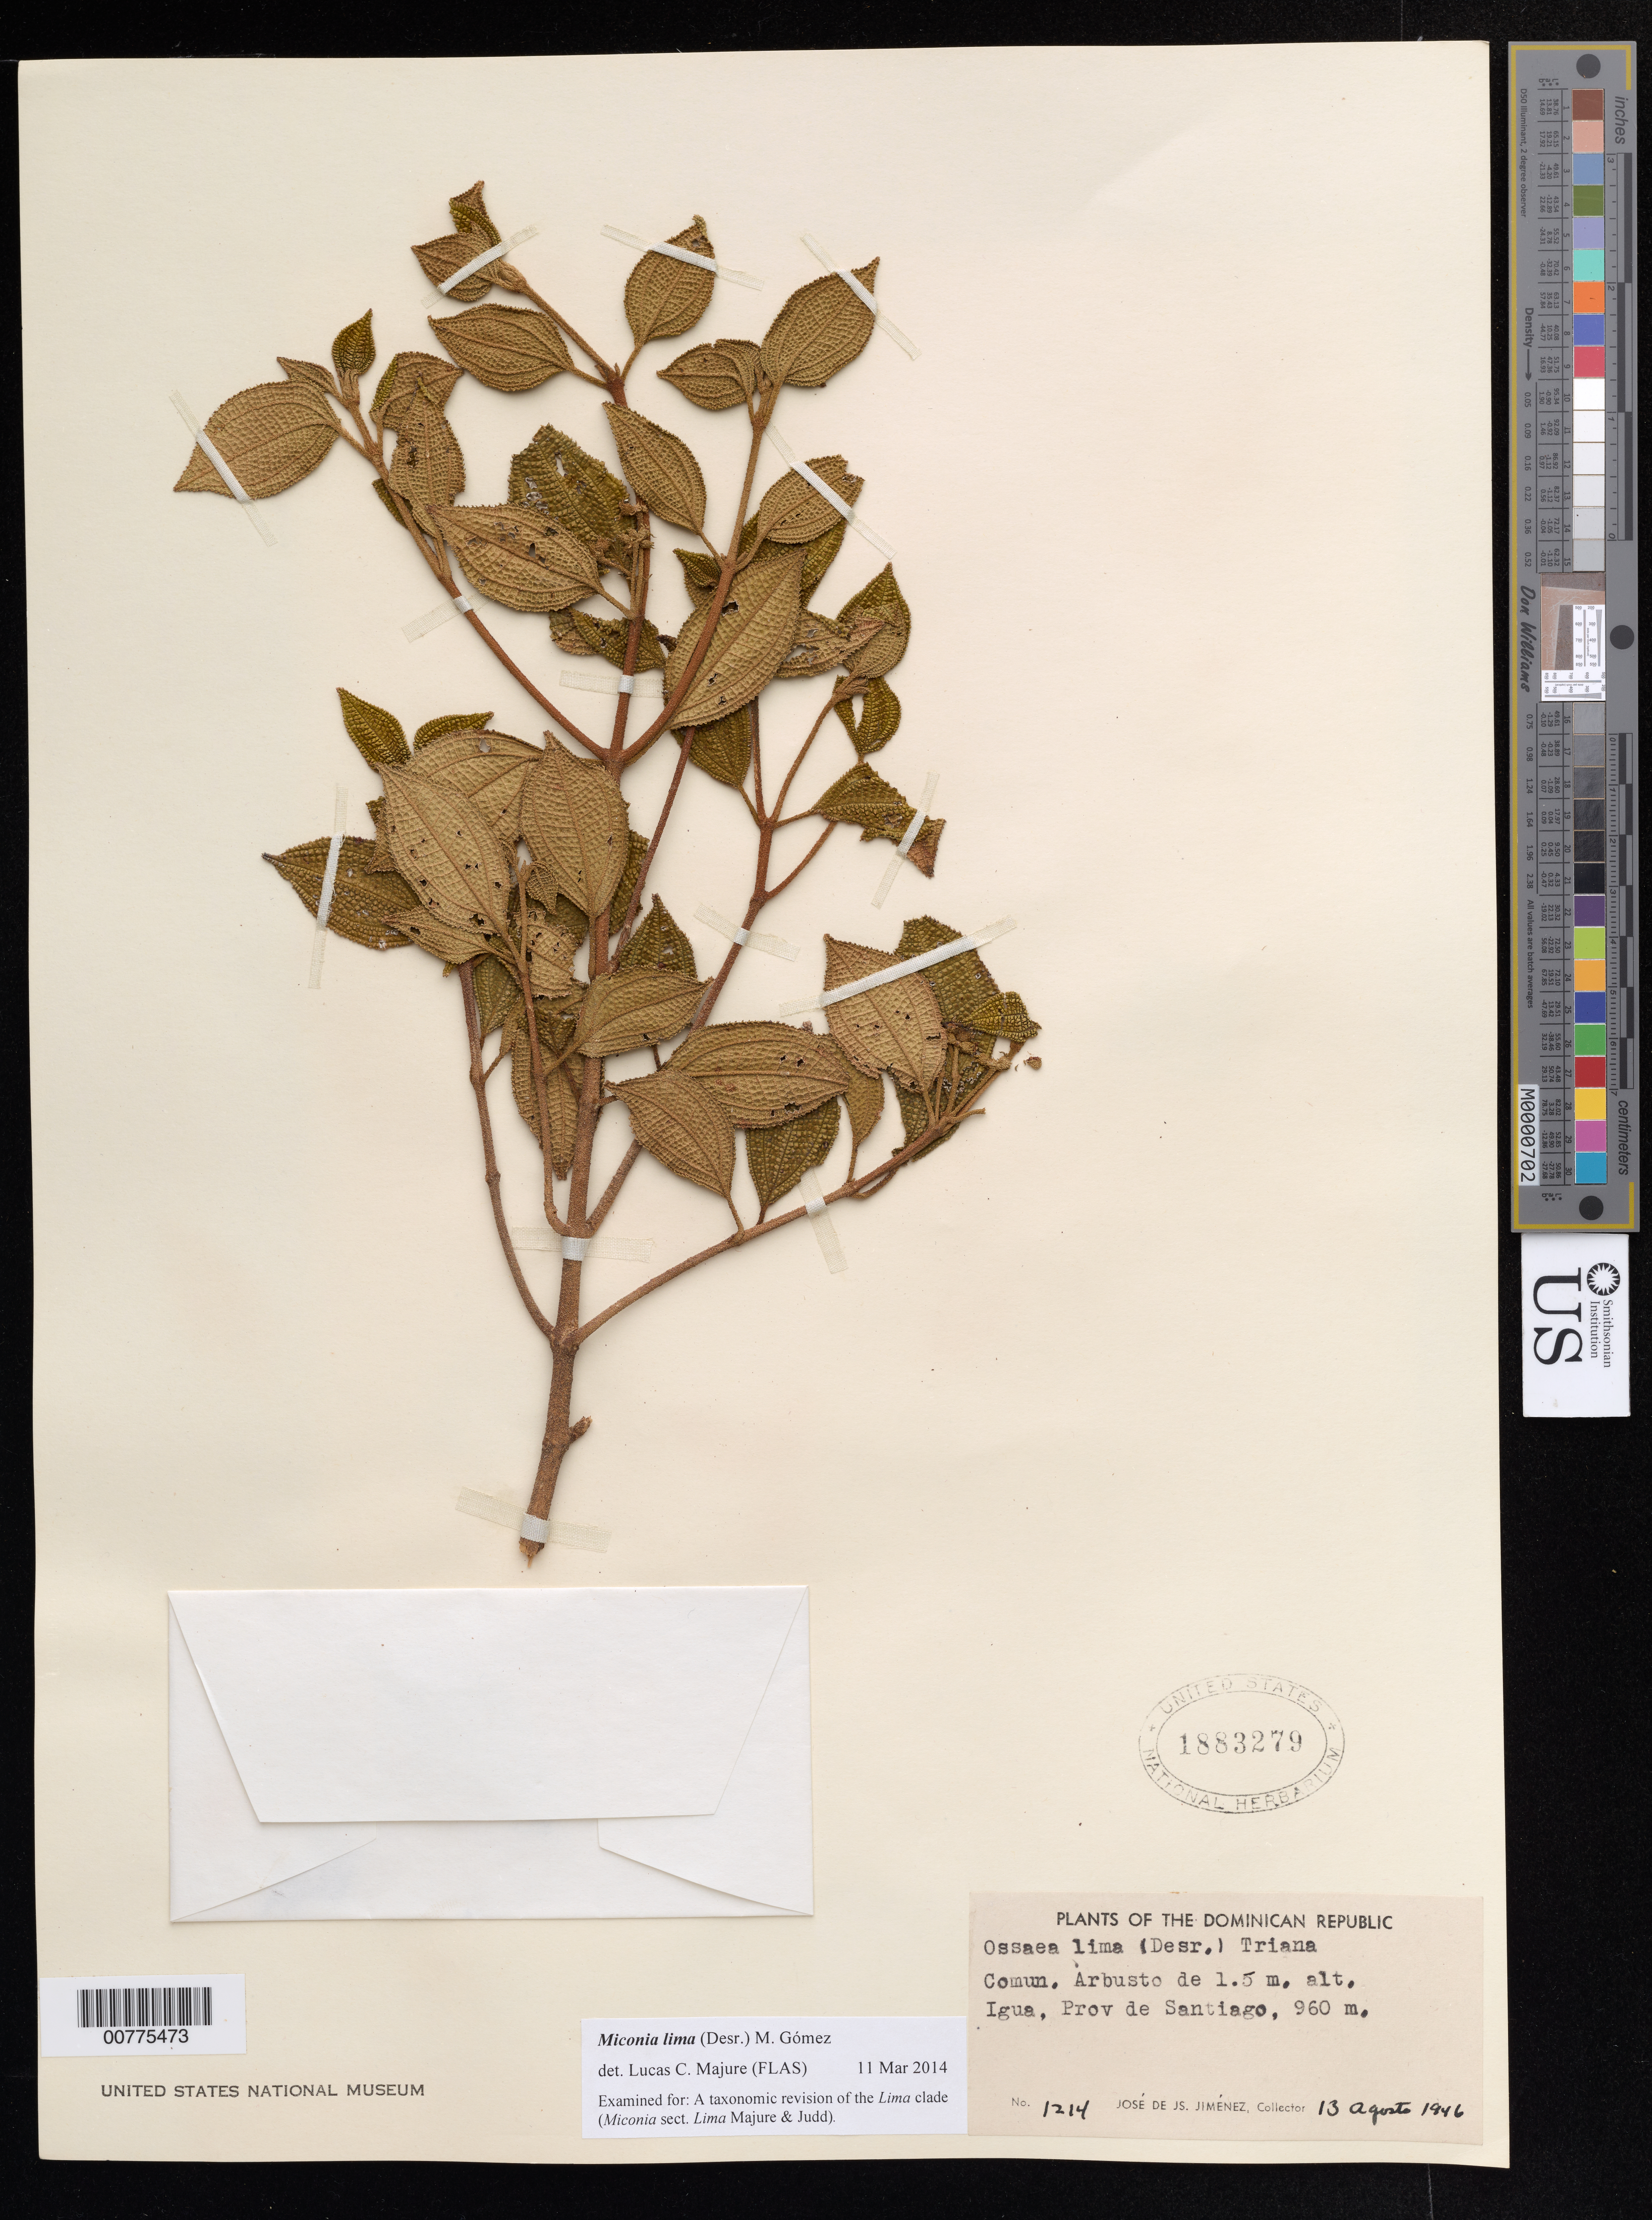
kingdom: Plantae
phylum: Tracheophyta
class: Magnoliopsida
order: Myrtales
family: Melastomataceae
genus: Miconia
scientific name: Miconia lima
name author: M. Gómez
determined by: Majure, Lucas C., (FLAS), University of Florida (UNITED STATES)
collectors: J. J. Jiménez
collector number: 1214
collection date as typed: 13 Aug 1946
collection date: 1946-08-13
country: Dominican Republic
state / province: Santiago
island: Hispaniola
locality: Igua.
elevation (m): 960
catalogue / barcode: US 1883279